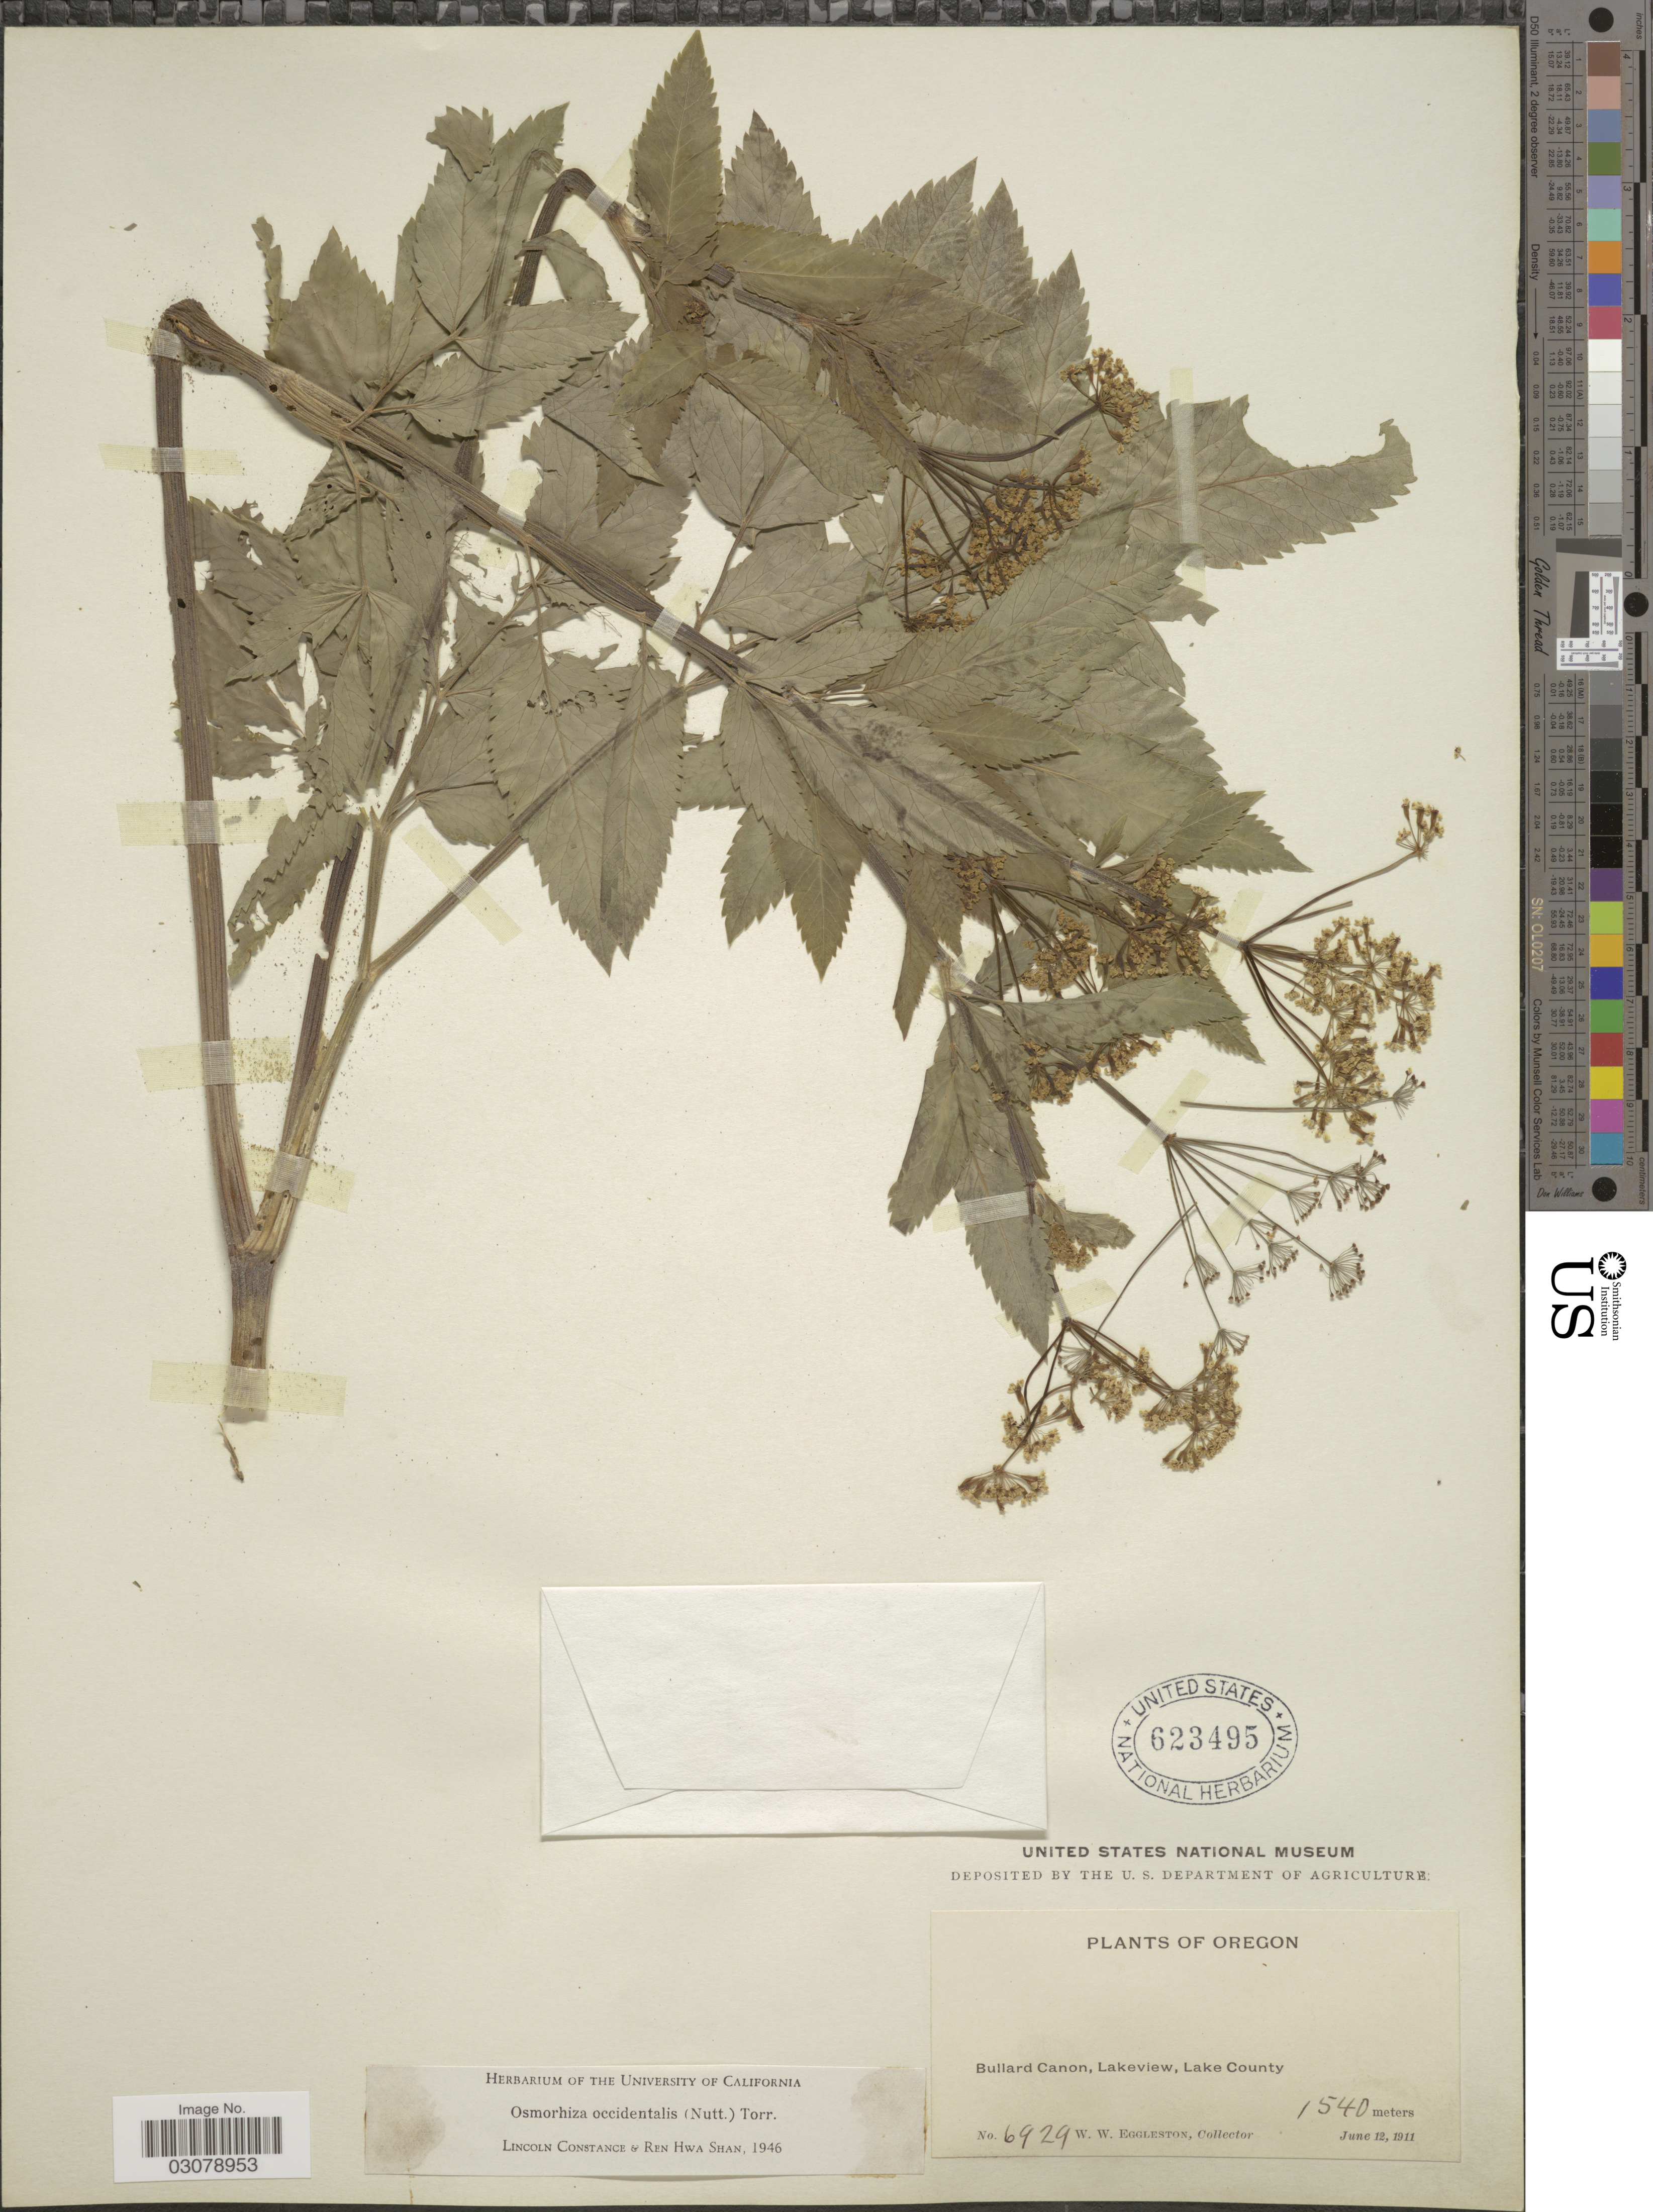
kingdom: Plantae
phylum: Tracheophyta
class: Magnoliopsida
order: Apiales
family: Apiaceae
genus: Osmorhiza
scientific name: Osmorhiza occidentalis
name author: (Nutt.) Torr.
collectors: W. W. Eggleston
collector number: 6929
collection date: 1911-06-12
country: United States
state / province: Oregon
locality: Bullard Canon, Lakeview, Lake County.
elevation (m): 1540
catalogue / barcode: US 623495